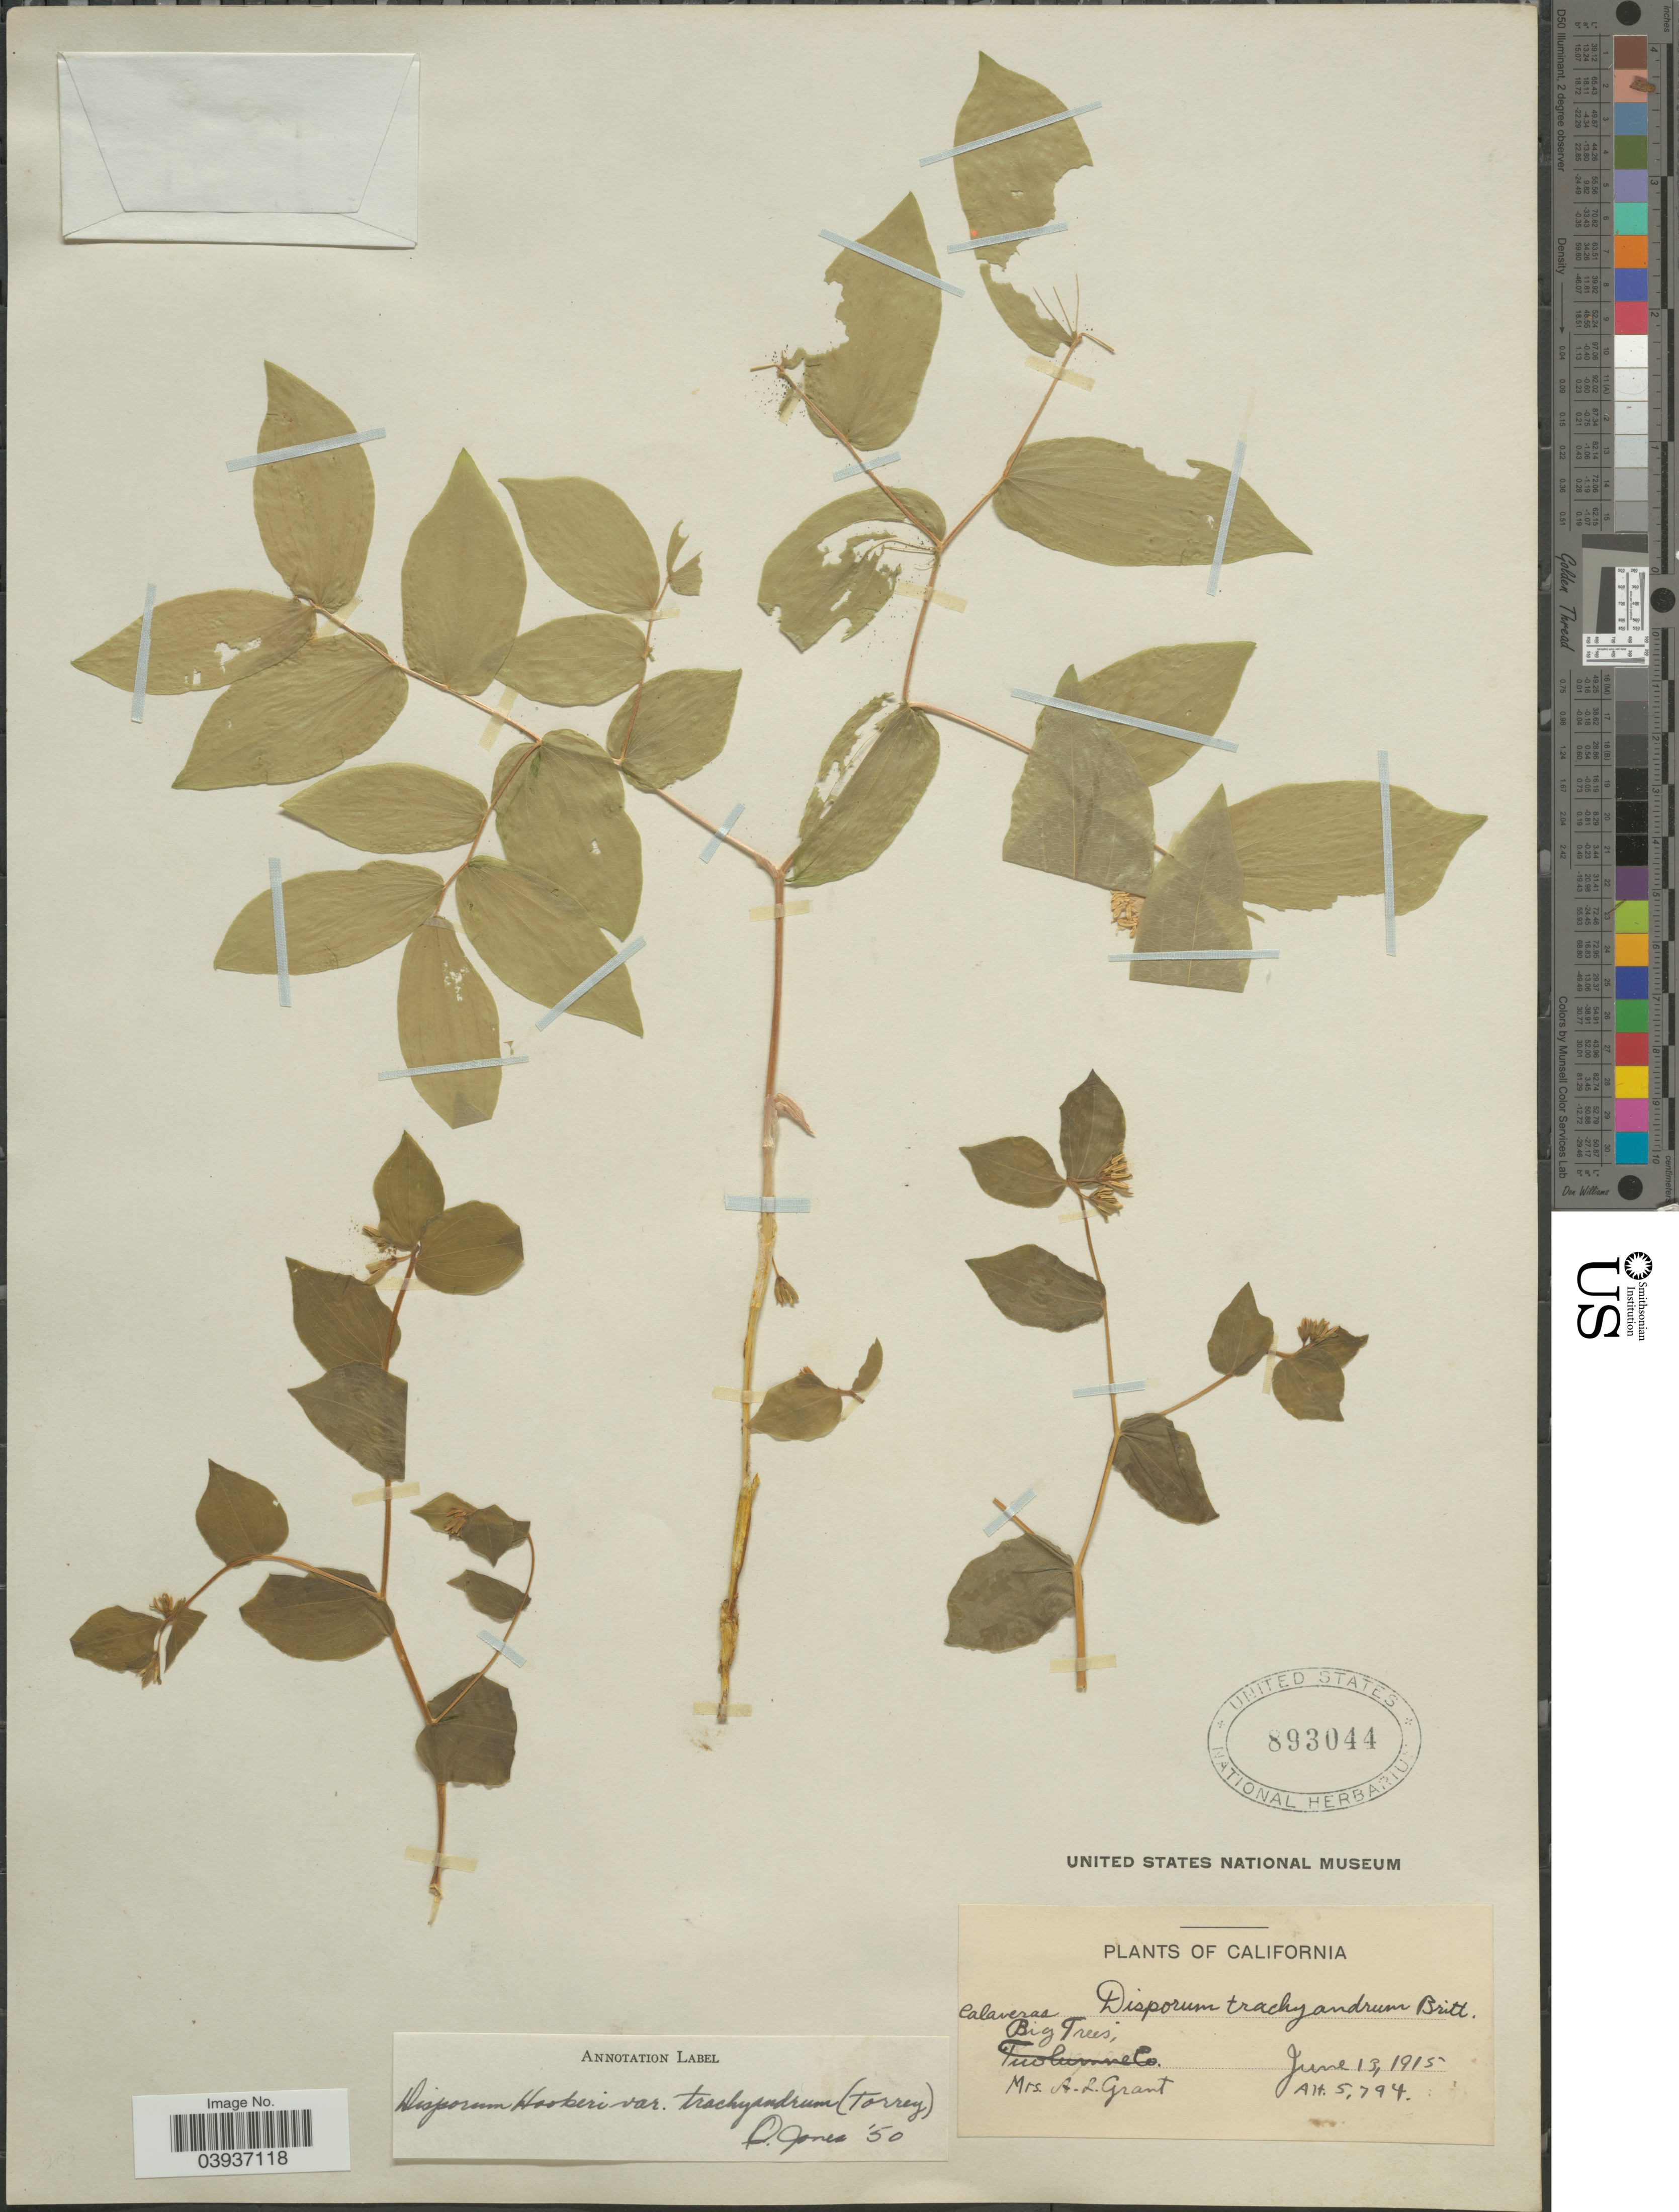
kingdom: Plantae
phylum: Tracheophyta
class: Liliopsida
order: Liliales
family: Colchicaceae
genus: Disporum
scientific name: Disporum hookeri var. trachyandrum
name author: (Torr.) Q. Jones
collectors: A. L. Grant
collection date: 1915-06-13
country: United States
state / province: California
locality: Calaveras. Big Trees.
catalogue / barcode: US 893044